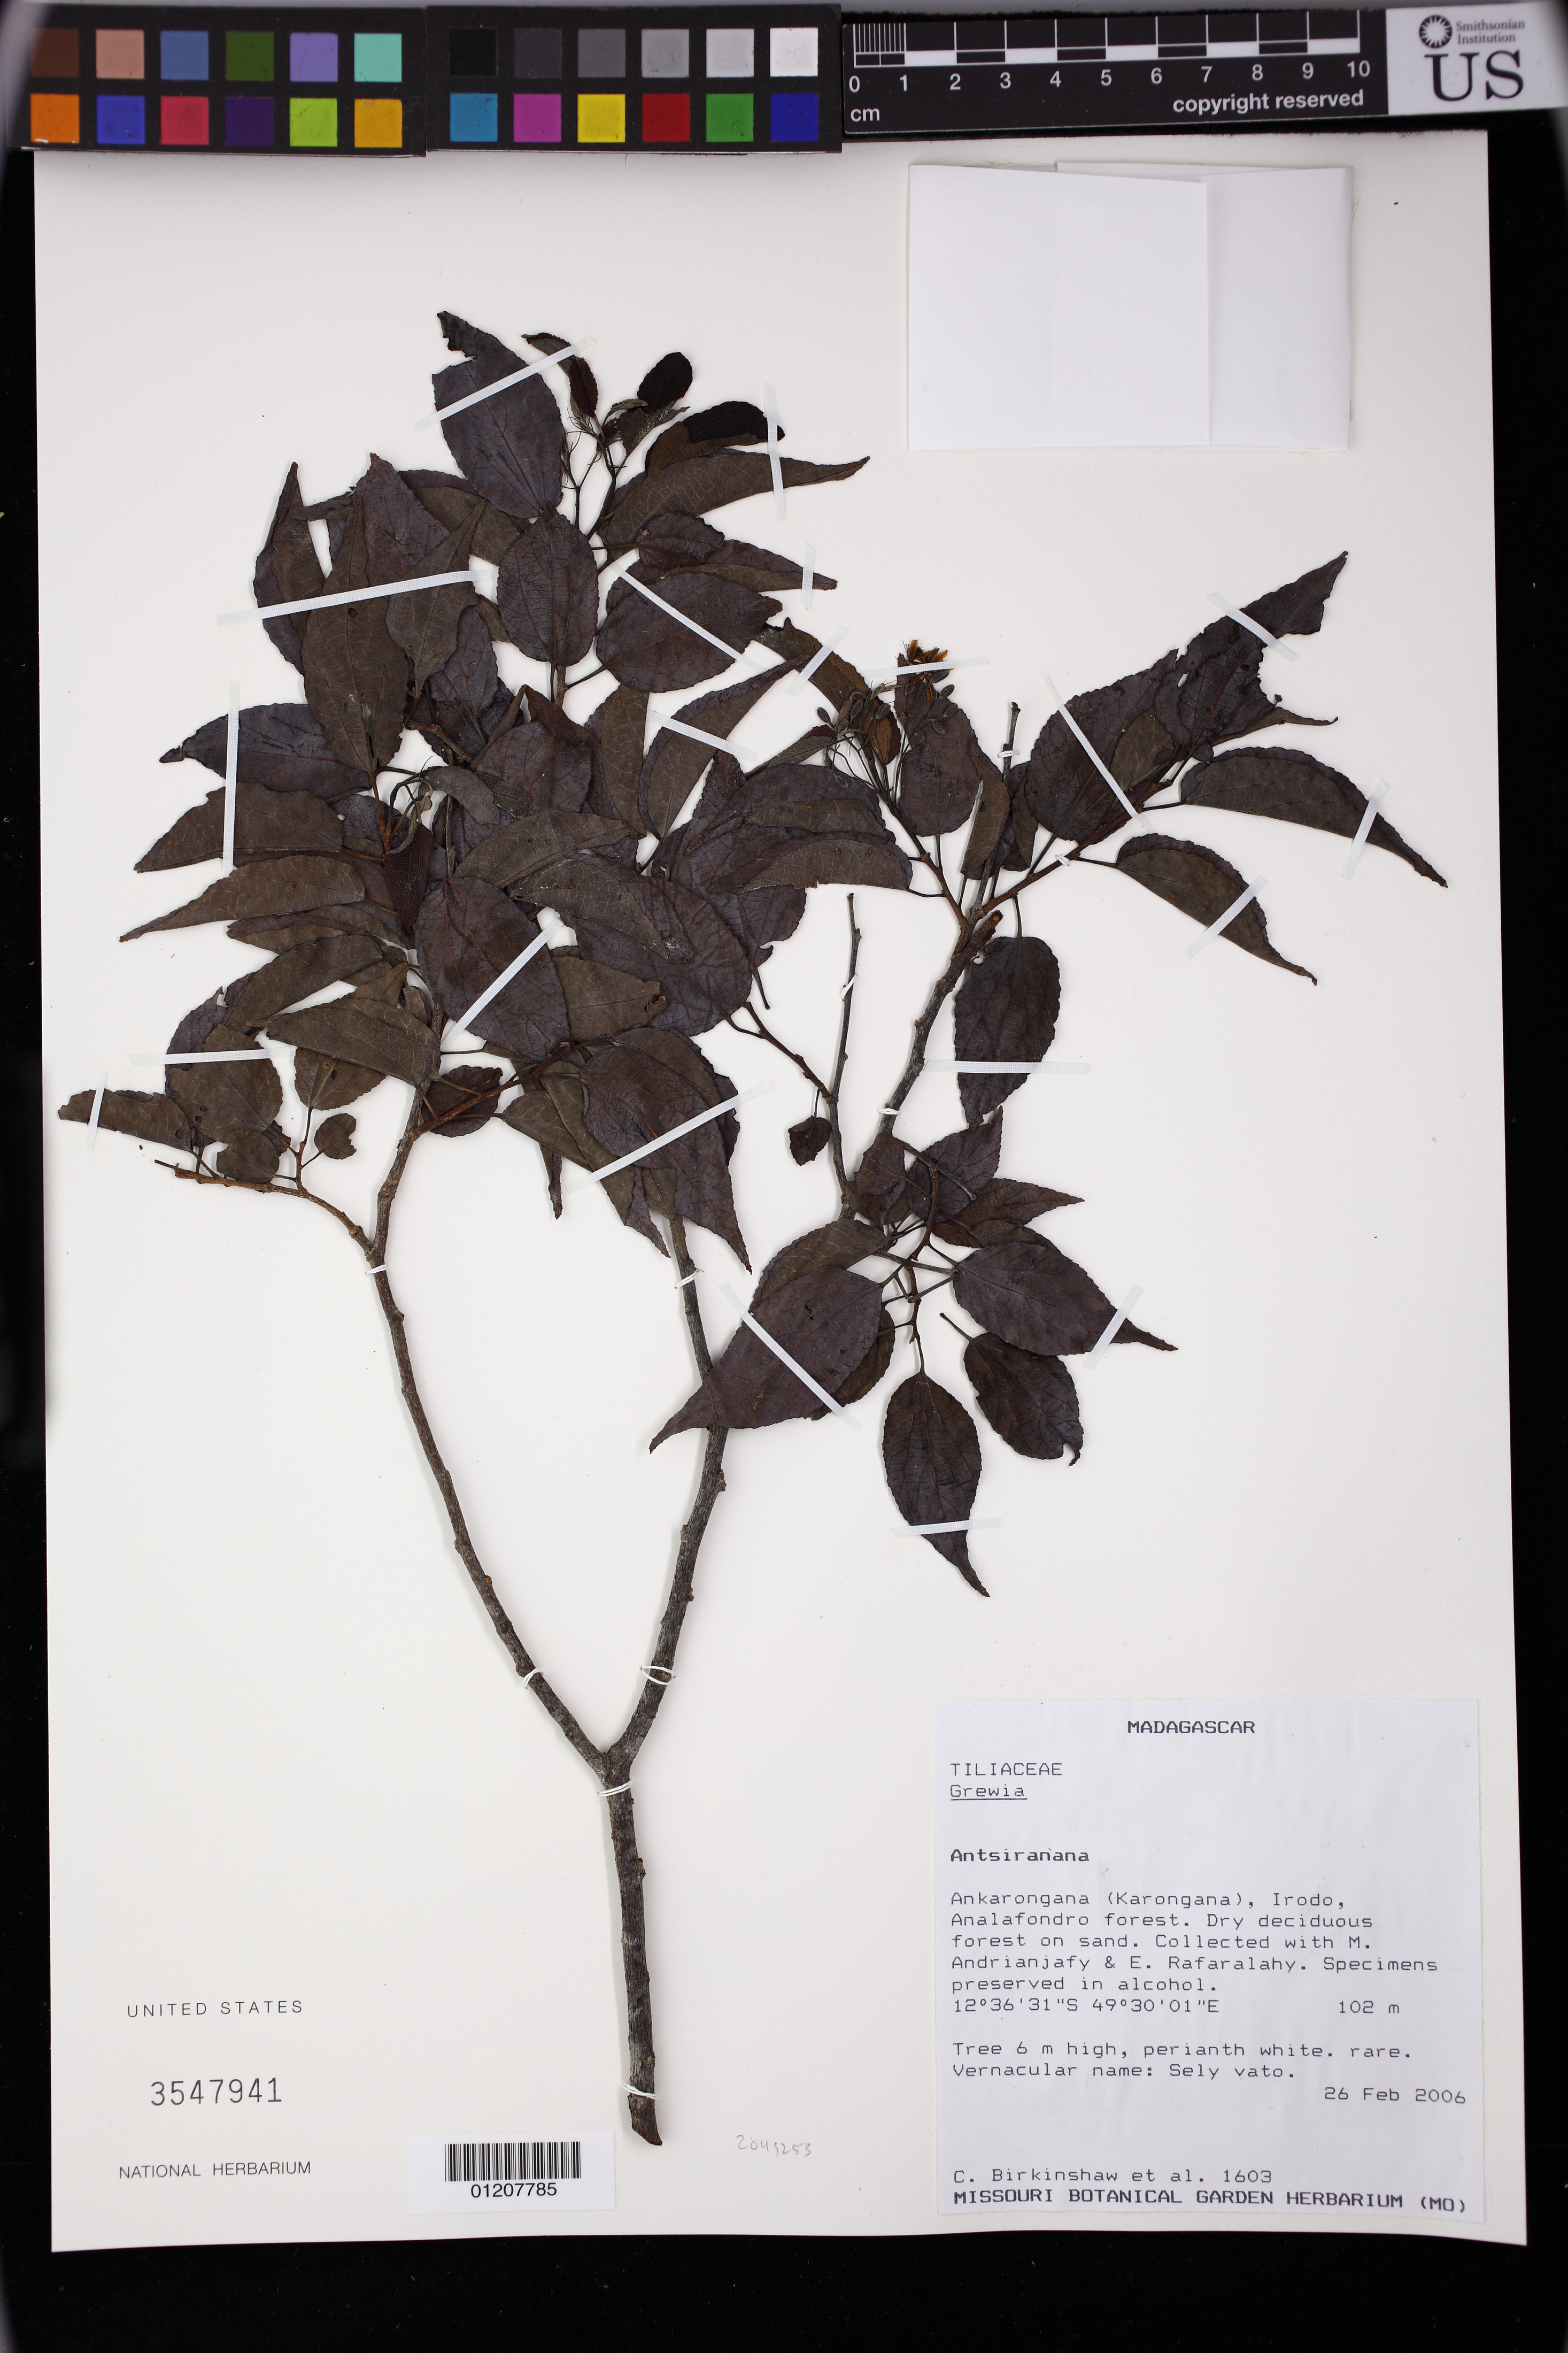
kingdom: Plantae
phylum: Tracheophyta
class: Magnoliopsida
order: Malvales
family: Malvaceae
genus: Grewia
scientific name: Grewia tannifera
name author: Hochr.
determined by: Jourdain-Fievet, Lucile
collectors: C. R. Birkinshaw, M. Andrianjafy & E. Rafaralahy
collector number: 1603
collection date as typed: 26 Feb 2006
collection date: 2006-02-26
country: Madagascar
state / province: Diana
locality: Antsiranana. Ankarongana (Karongana), Irodo, Analafondro forest. Dry deciduous forest on sand..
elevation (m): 102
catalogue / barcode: US 3547941